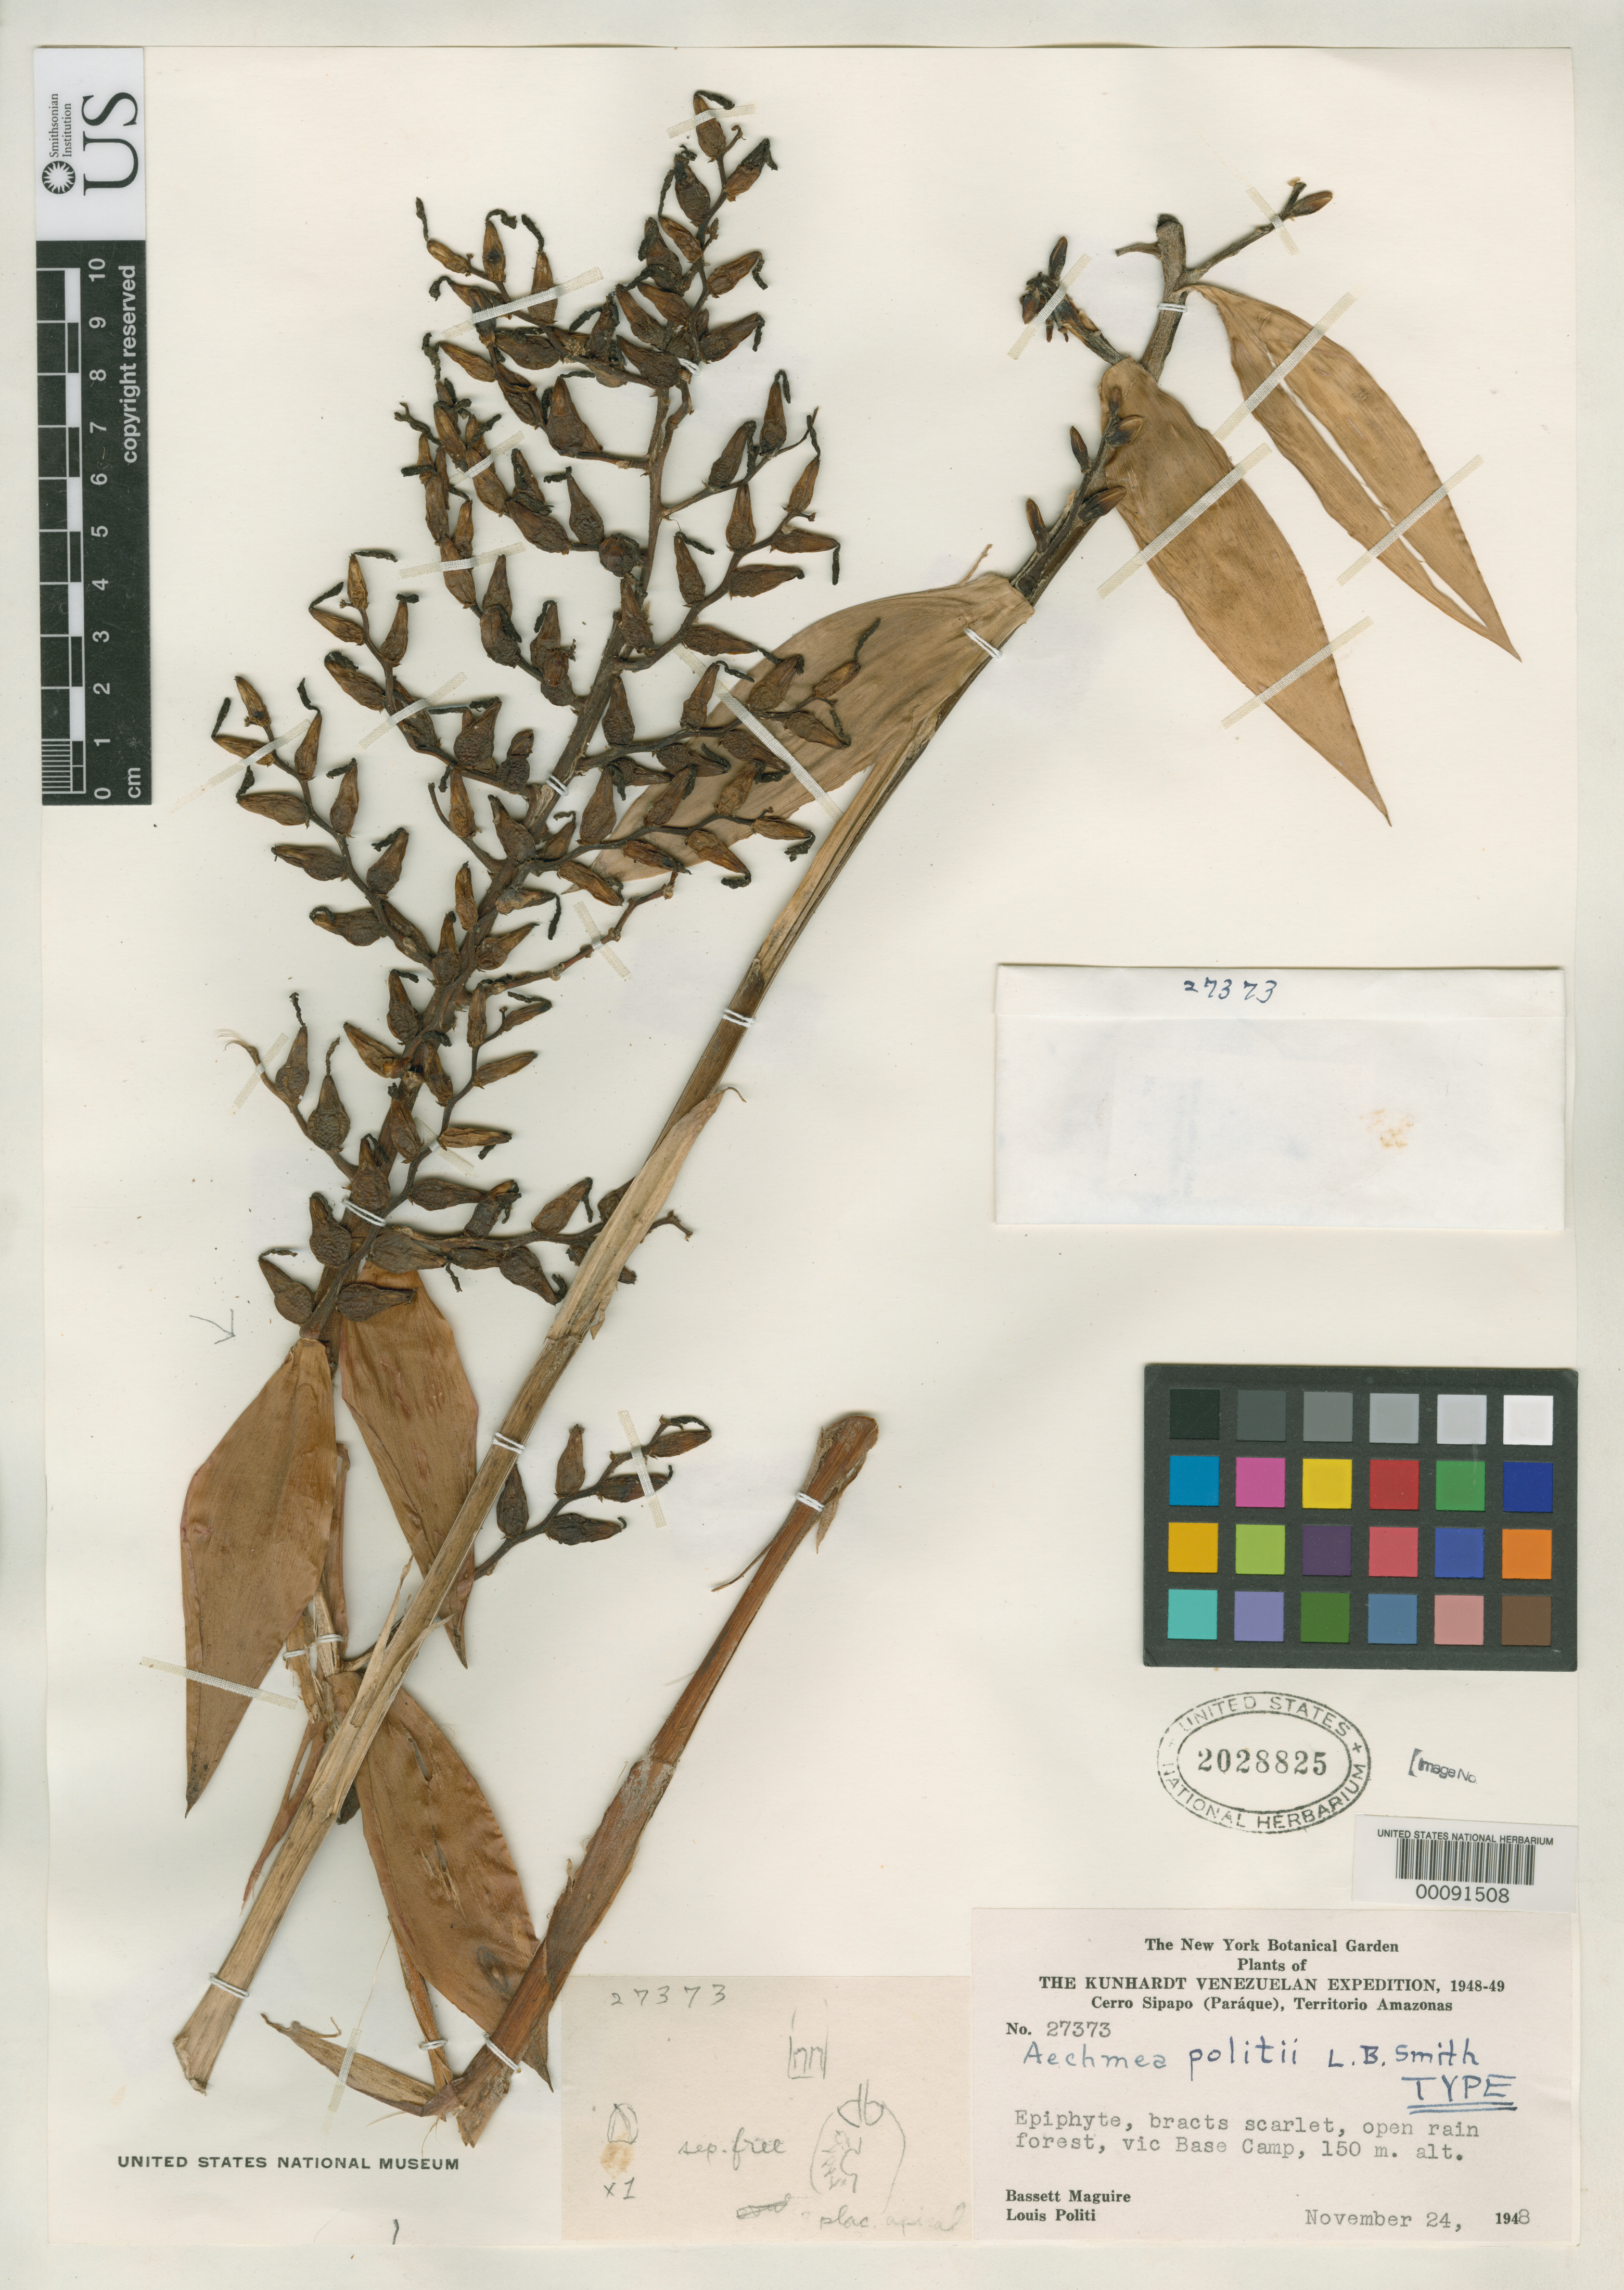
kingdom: Plantae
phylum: Tracheophyta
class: Liliopsida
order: Poales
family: Bromeliaceae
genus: Aechmea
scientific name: Aechmea politii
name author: L.B. Sm.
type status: Holotype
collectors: B. Maguire & L. Politi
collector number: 27373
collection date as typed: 24 Nov 1948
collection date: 1948-11-24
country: Venezuela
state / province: Amazonas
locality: Cerro Sipapo (paraque), vicinity of base camp.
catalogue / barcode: US 2028825